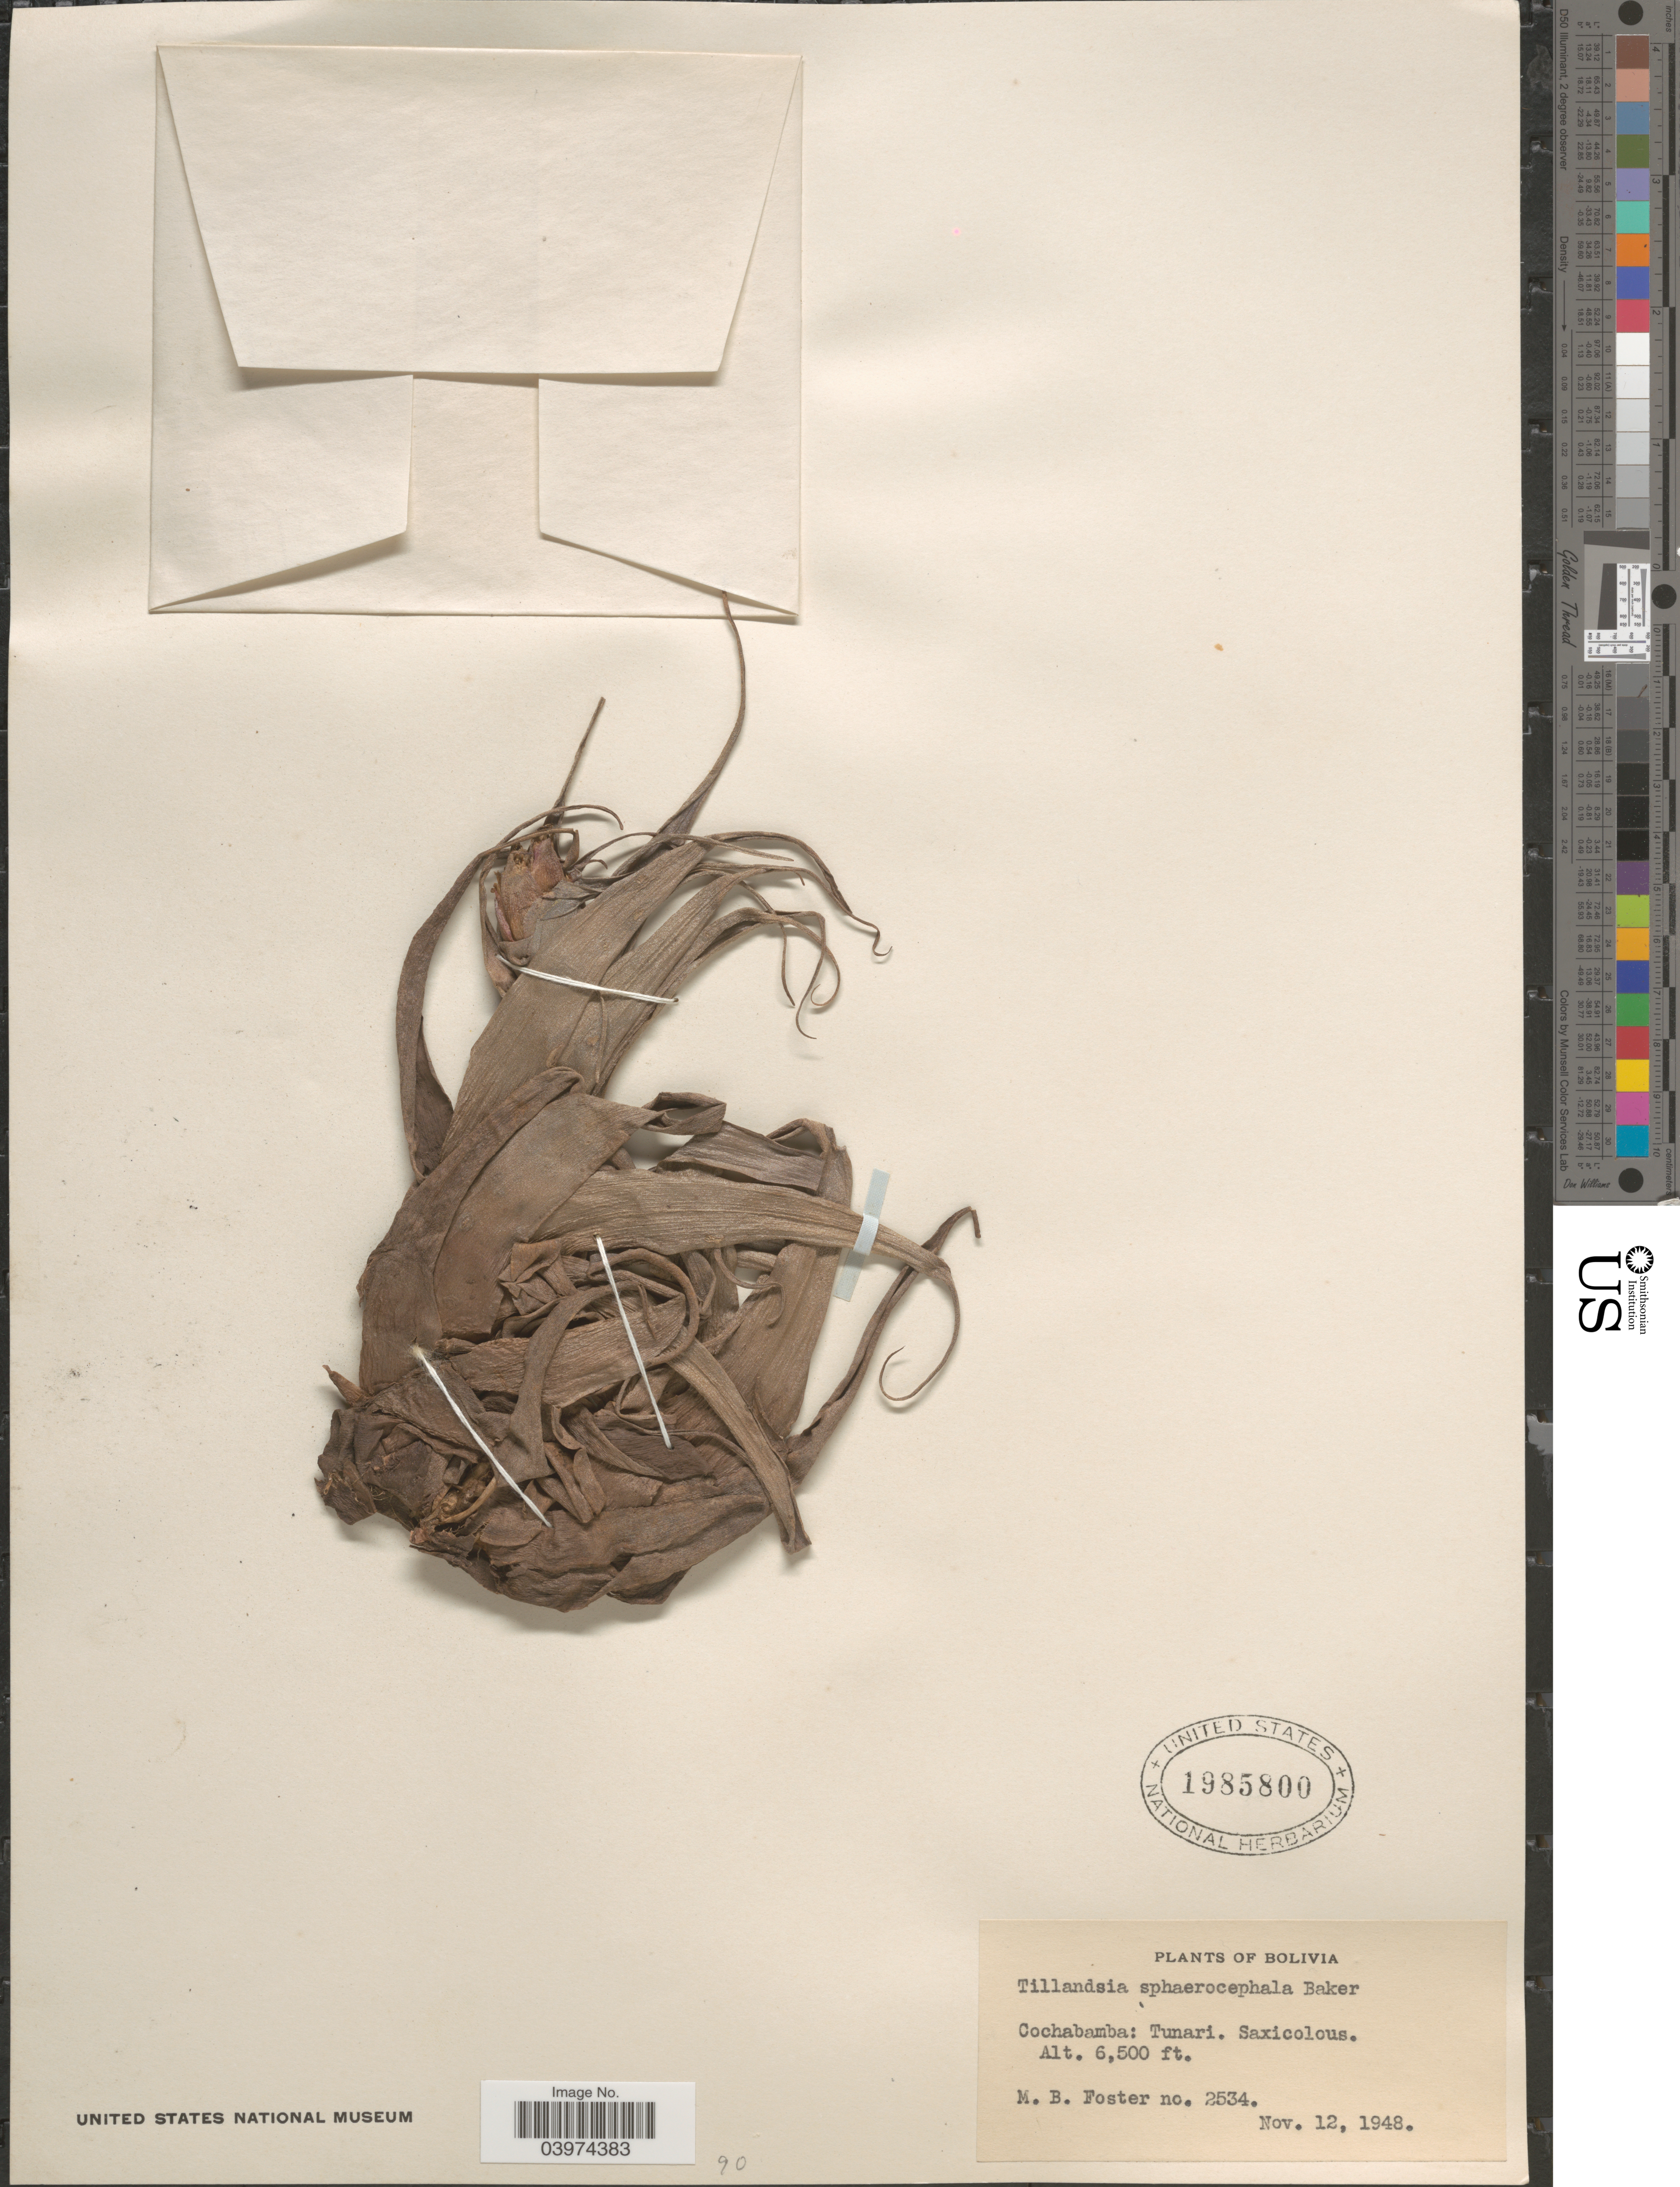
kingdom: Plantae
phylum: Tracheophyta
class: Liliopsida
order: Poales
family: Bromeliaceae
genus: Tillandsia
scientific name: Tillandsia sphaerocephala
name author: Baker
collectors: M. B. Foster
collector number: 2534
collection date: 1948-11-12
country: Bolivia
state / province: Cochabamba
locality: Tunari. Saxicolous.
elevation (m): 1981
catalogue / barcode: US 1985800